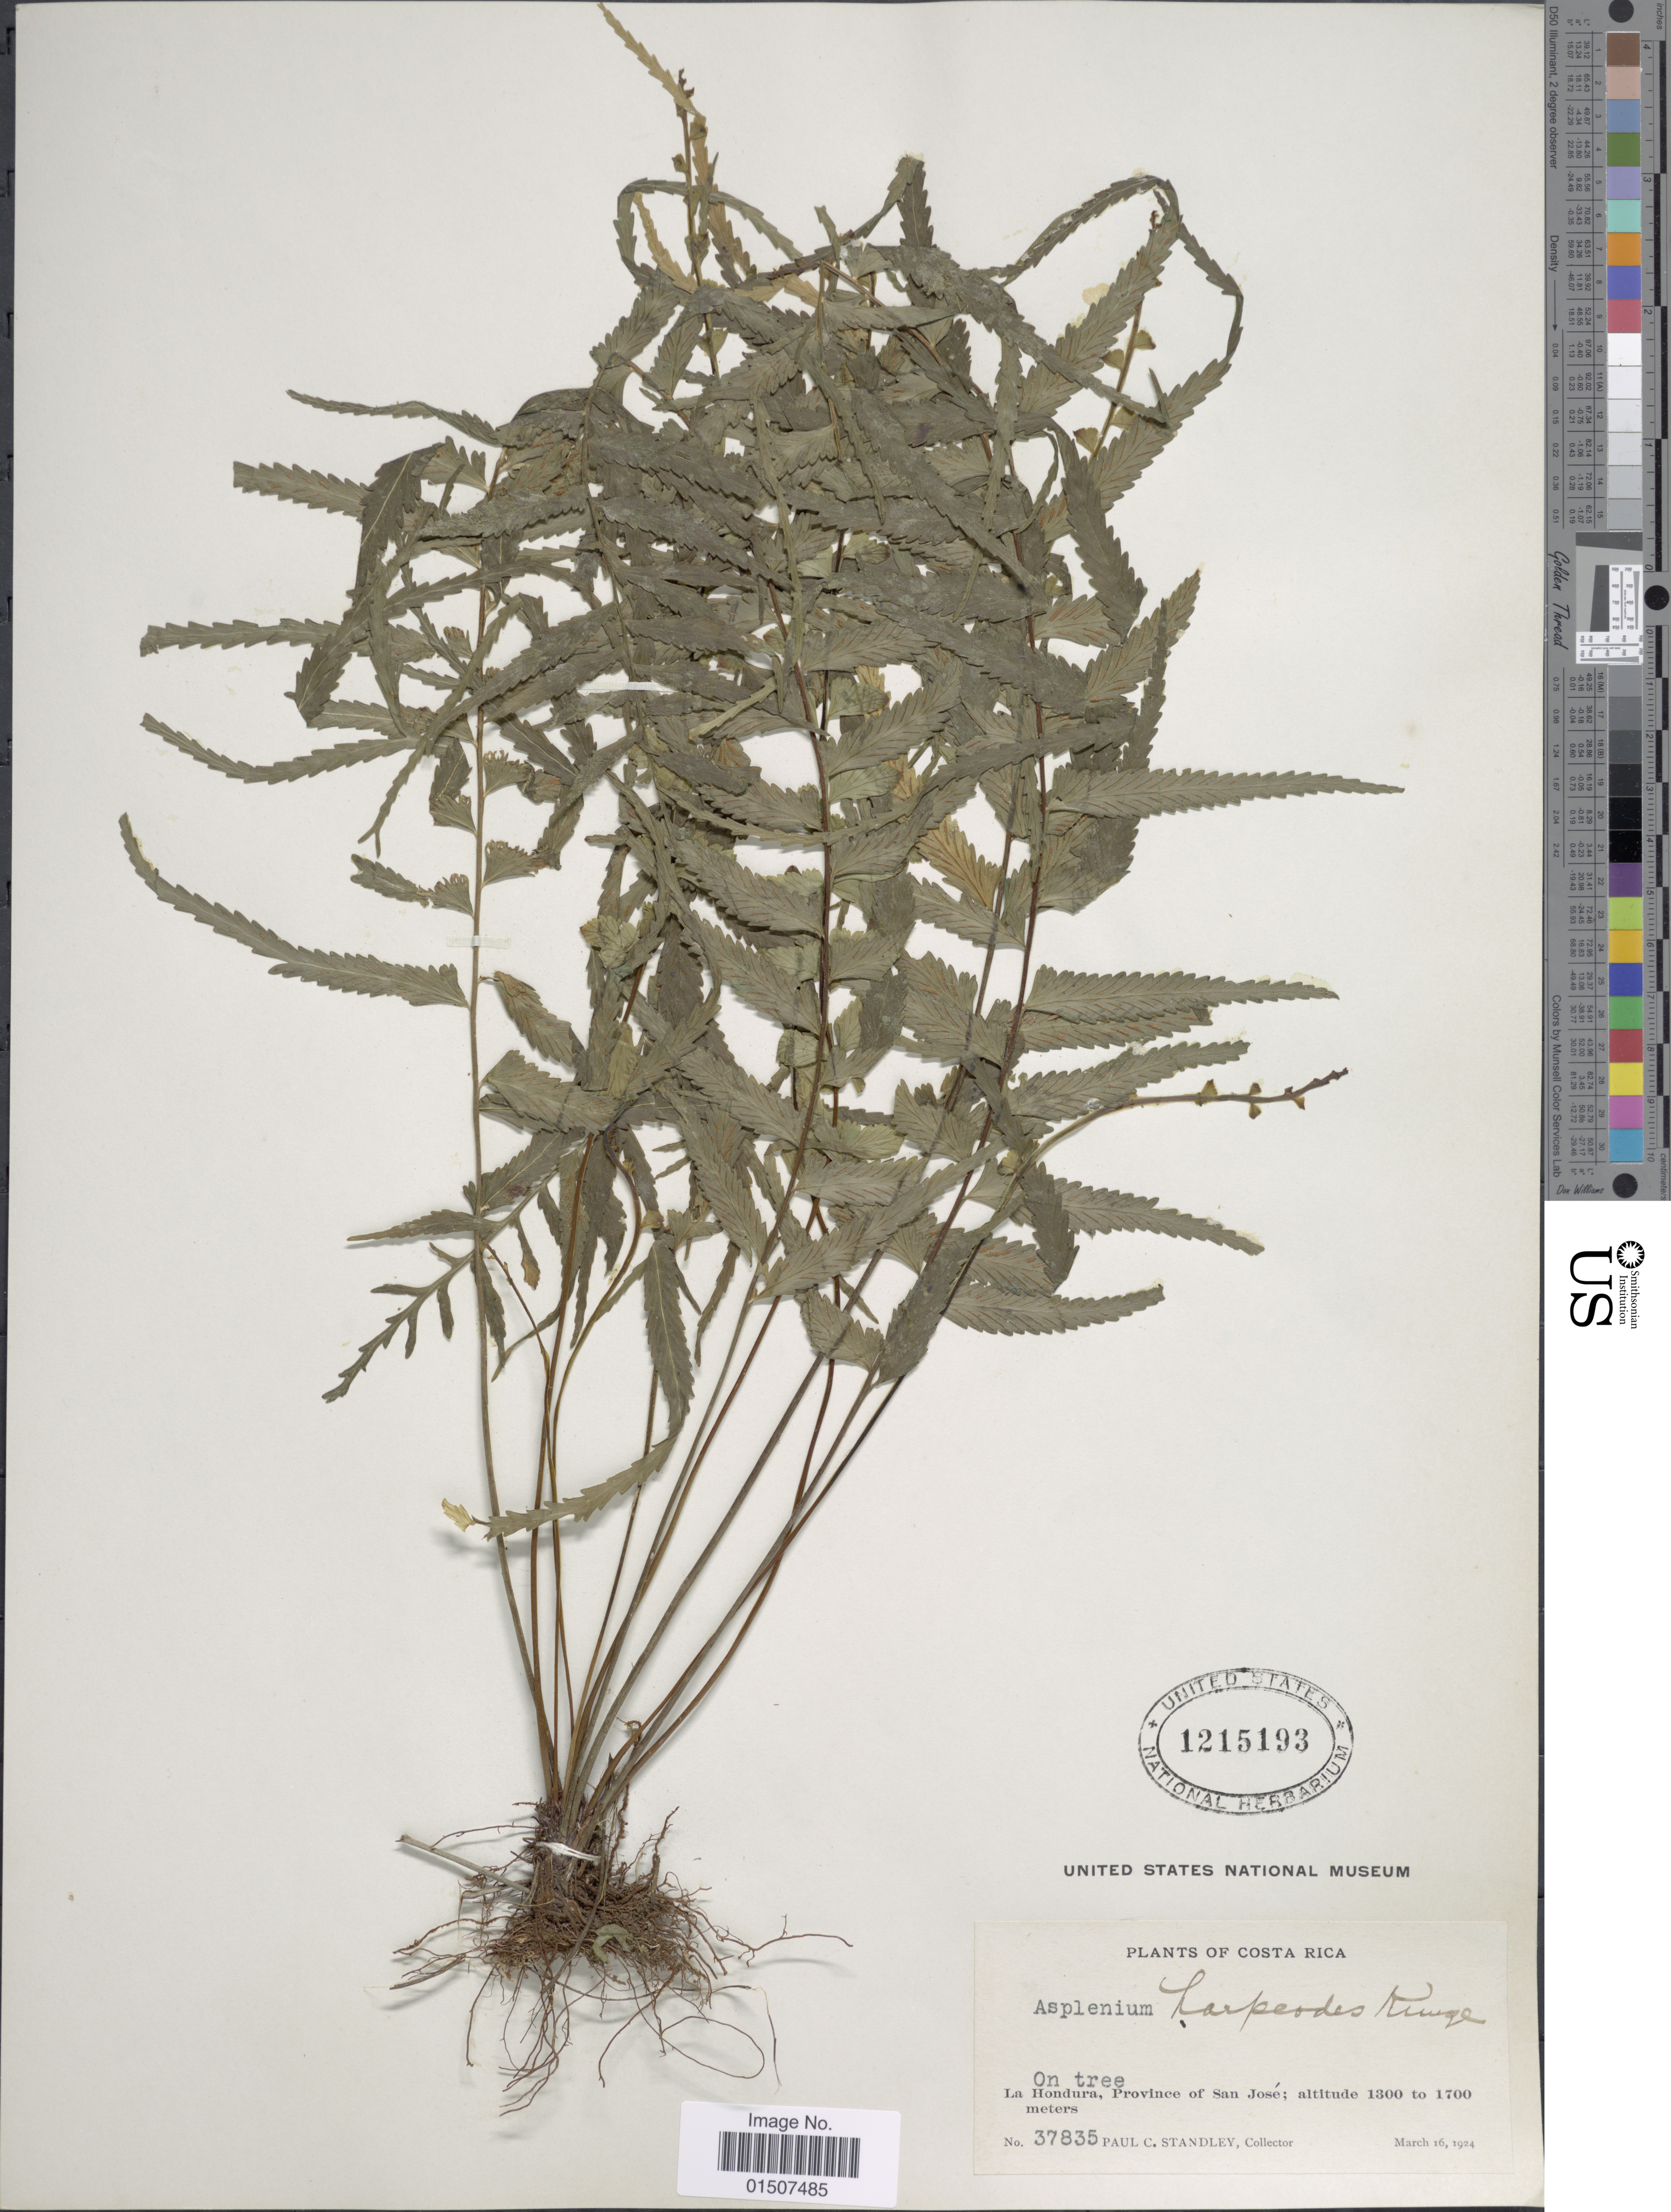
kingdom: Plantae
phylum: Tracheophyta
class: Polypodiopsida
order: Polypodiales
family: Aspleniaceae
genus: Asplenium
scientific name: Asplenium pululahuae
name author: Sodiro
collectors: P. C. Standley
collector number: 37835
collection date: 1924-03-16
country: Costa Rica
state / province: San José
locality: La Hondura, Province of San Jose.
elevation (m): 1300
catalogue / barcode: US 1215193